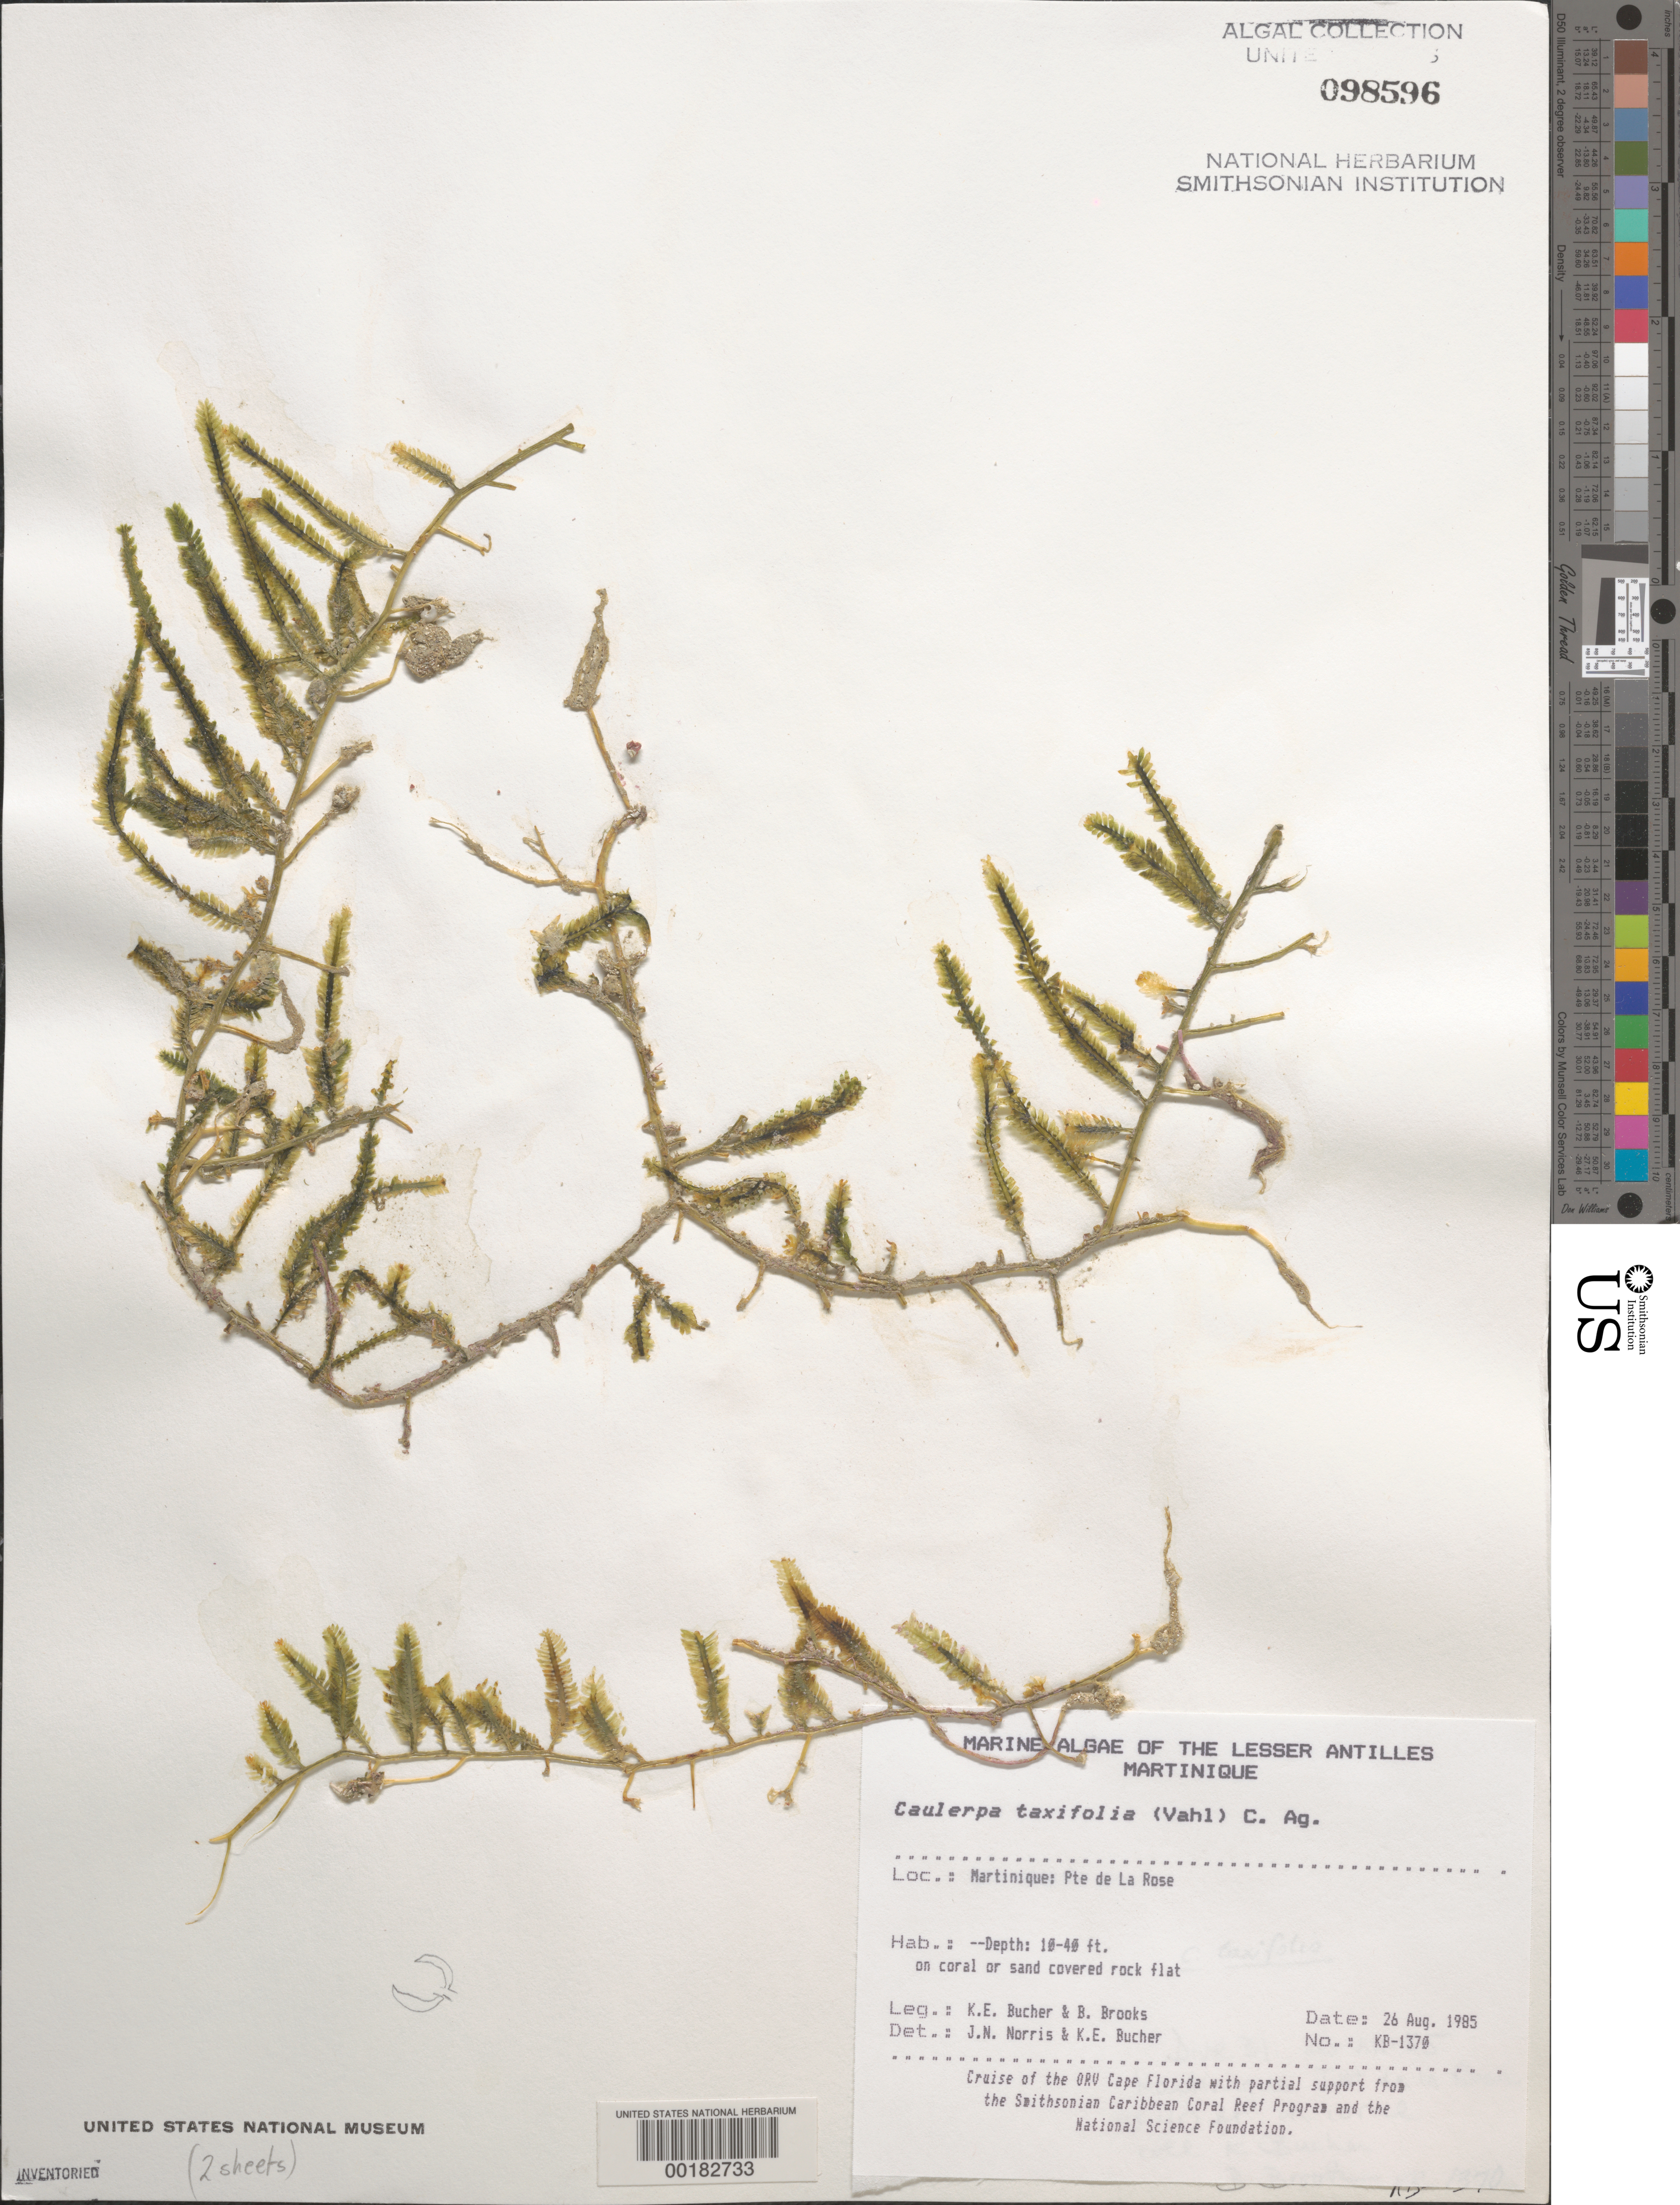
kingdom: Plantae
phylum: Chlorophyta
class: Ulvophyceae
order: Bryopsidales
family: Caulerpaceae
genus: Caulerpa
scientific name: Caulerpa taxifolia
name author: (M. Vahl) C. Agardh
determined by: Norris, J. N.; Bucher, K. E.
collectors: K. E. Bucher & B. Brooks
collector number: Kb-1370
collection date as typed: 26 Aug 1985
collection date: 1985-08-26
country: Martinique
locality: Pointe de la Rose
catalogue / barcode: US 98596